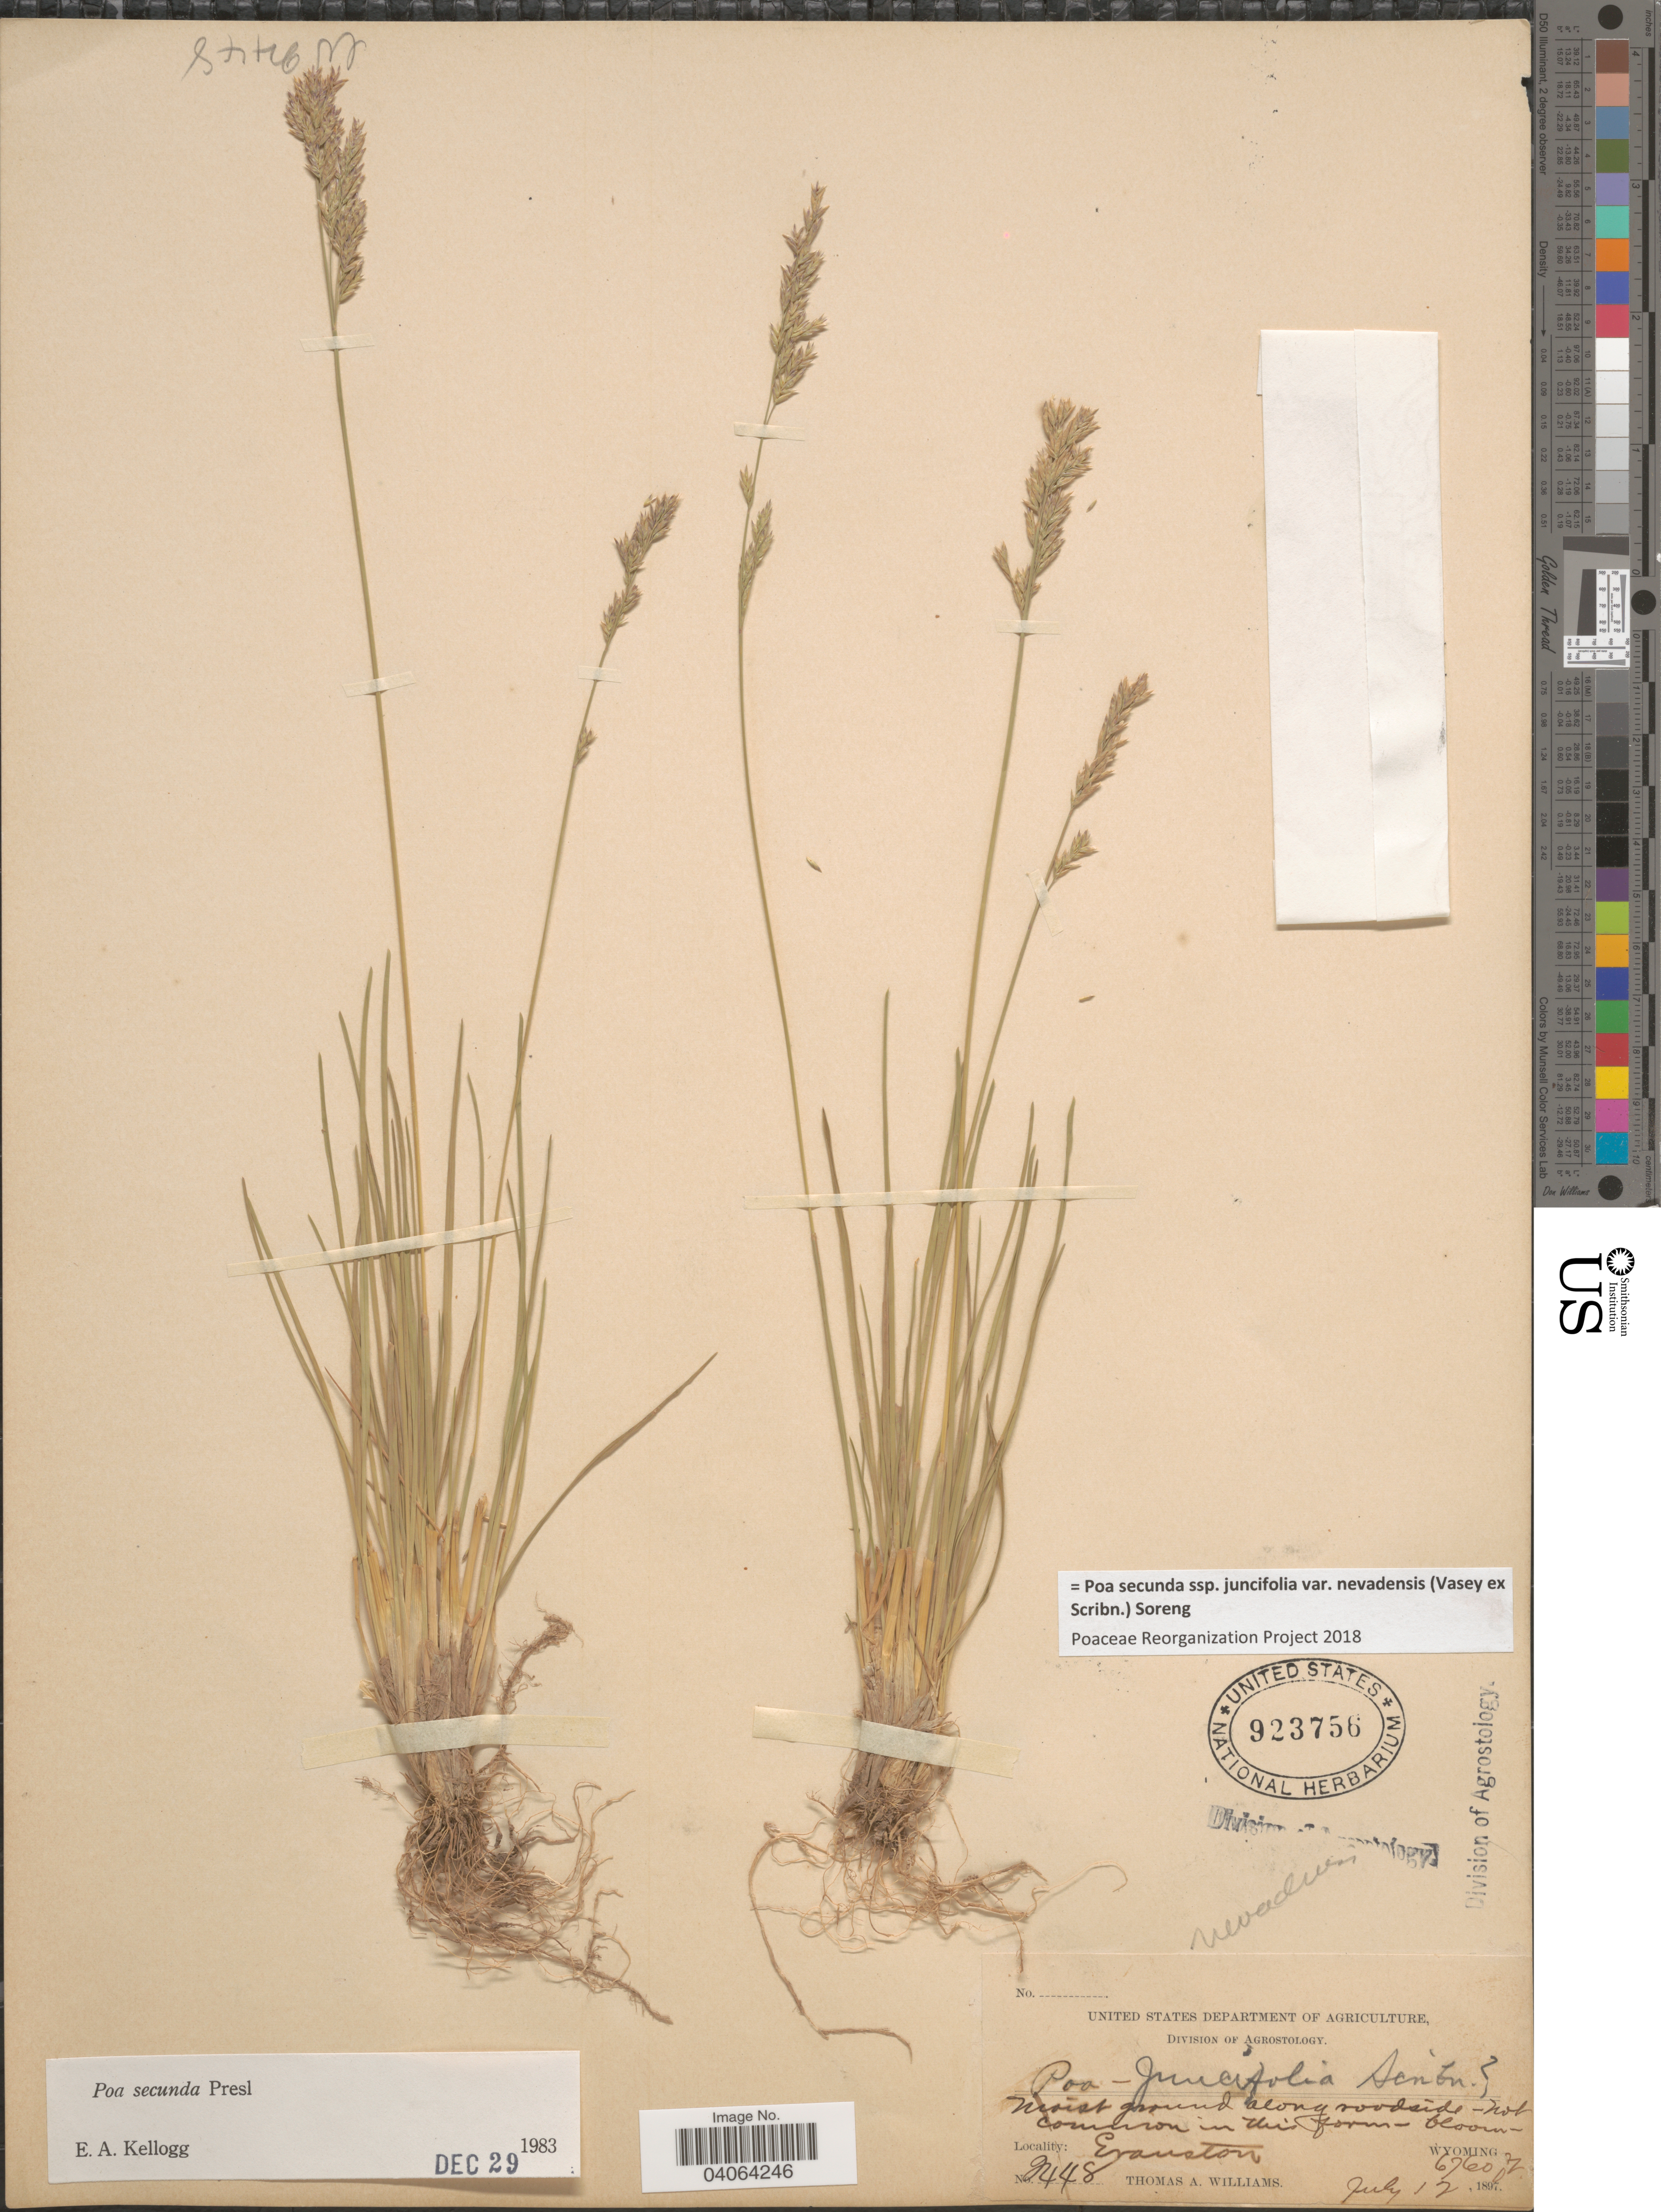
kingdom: Plantae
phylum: Tracheophyta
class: Liliopsida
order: Poales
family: Poaceae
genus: Poa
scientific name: Poa secunda subsp. juncifolia var. nevadensis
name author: (Vasey ex Scribn.) Soreng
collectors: T. A. Williams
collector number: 2448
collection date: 1897-07-12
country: United States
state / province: Wyoming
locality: Evanston.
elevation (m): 2060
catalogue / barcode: US 923756